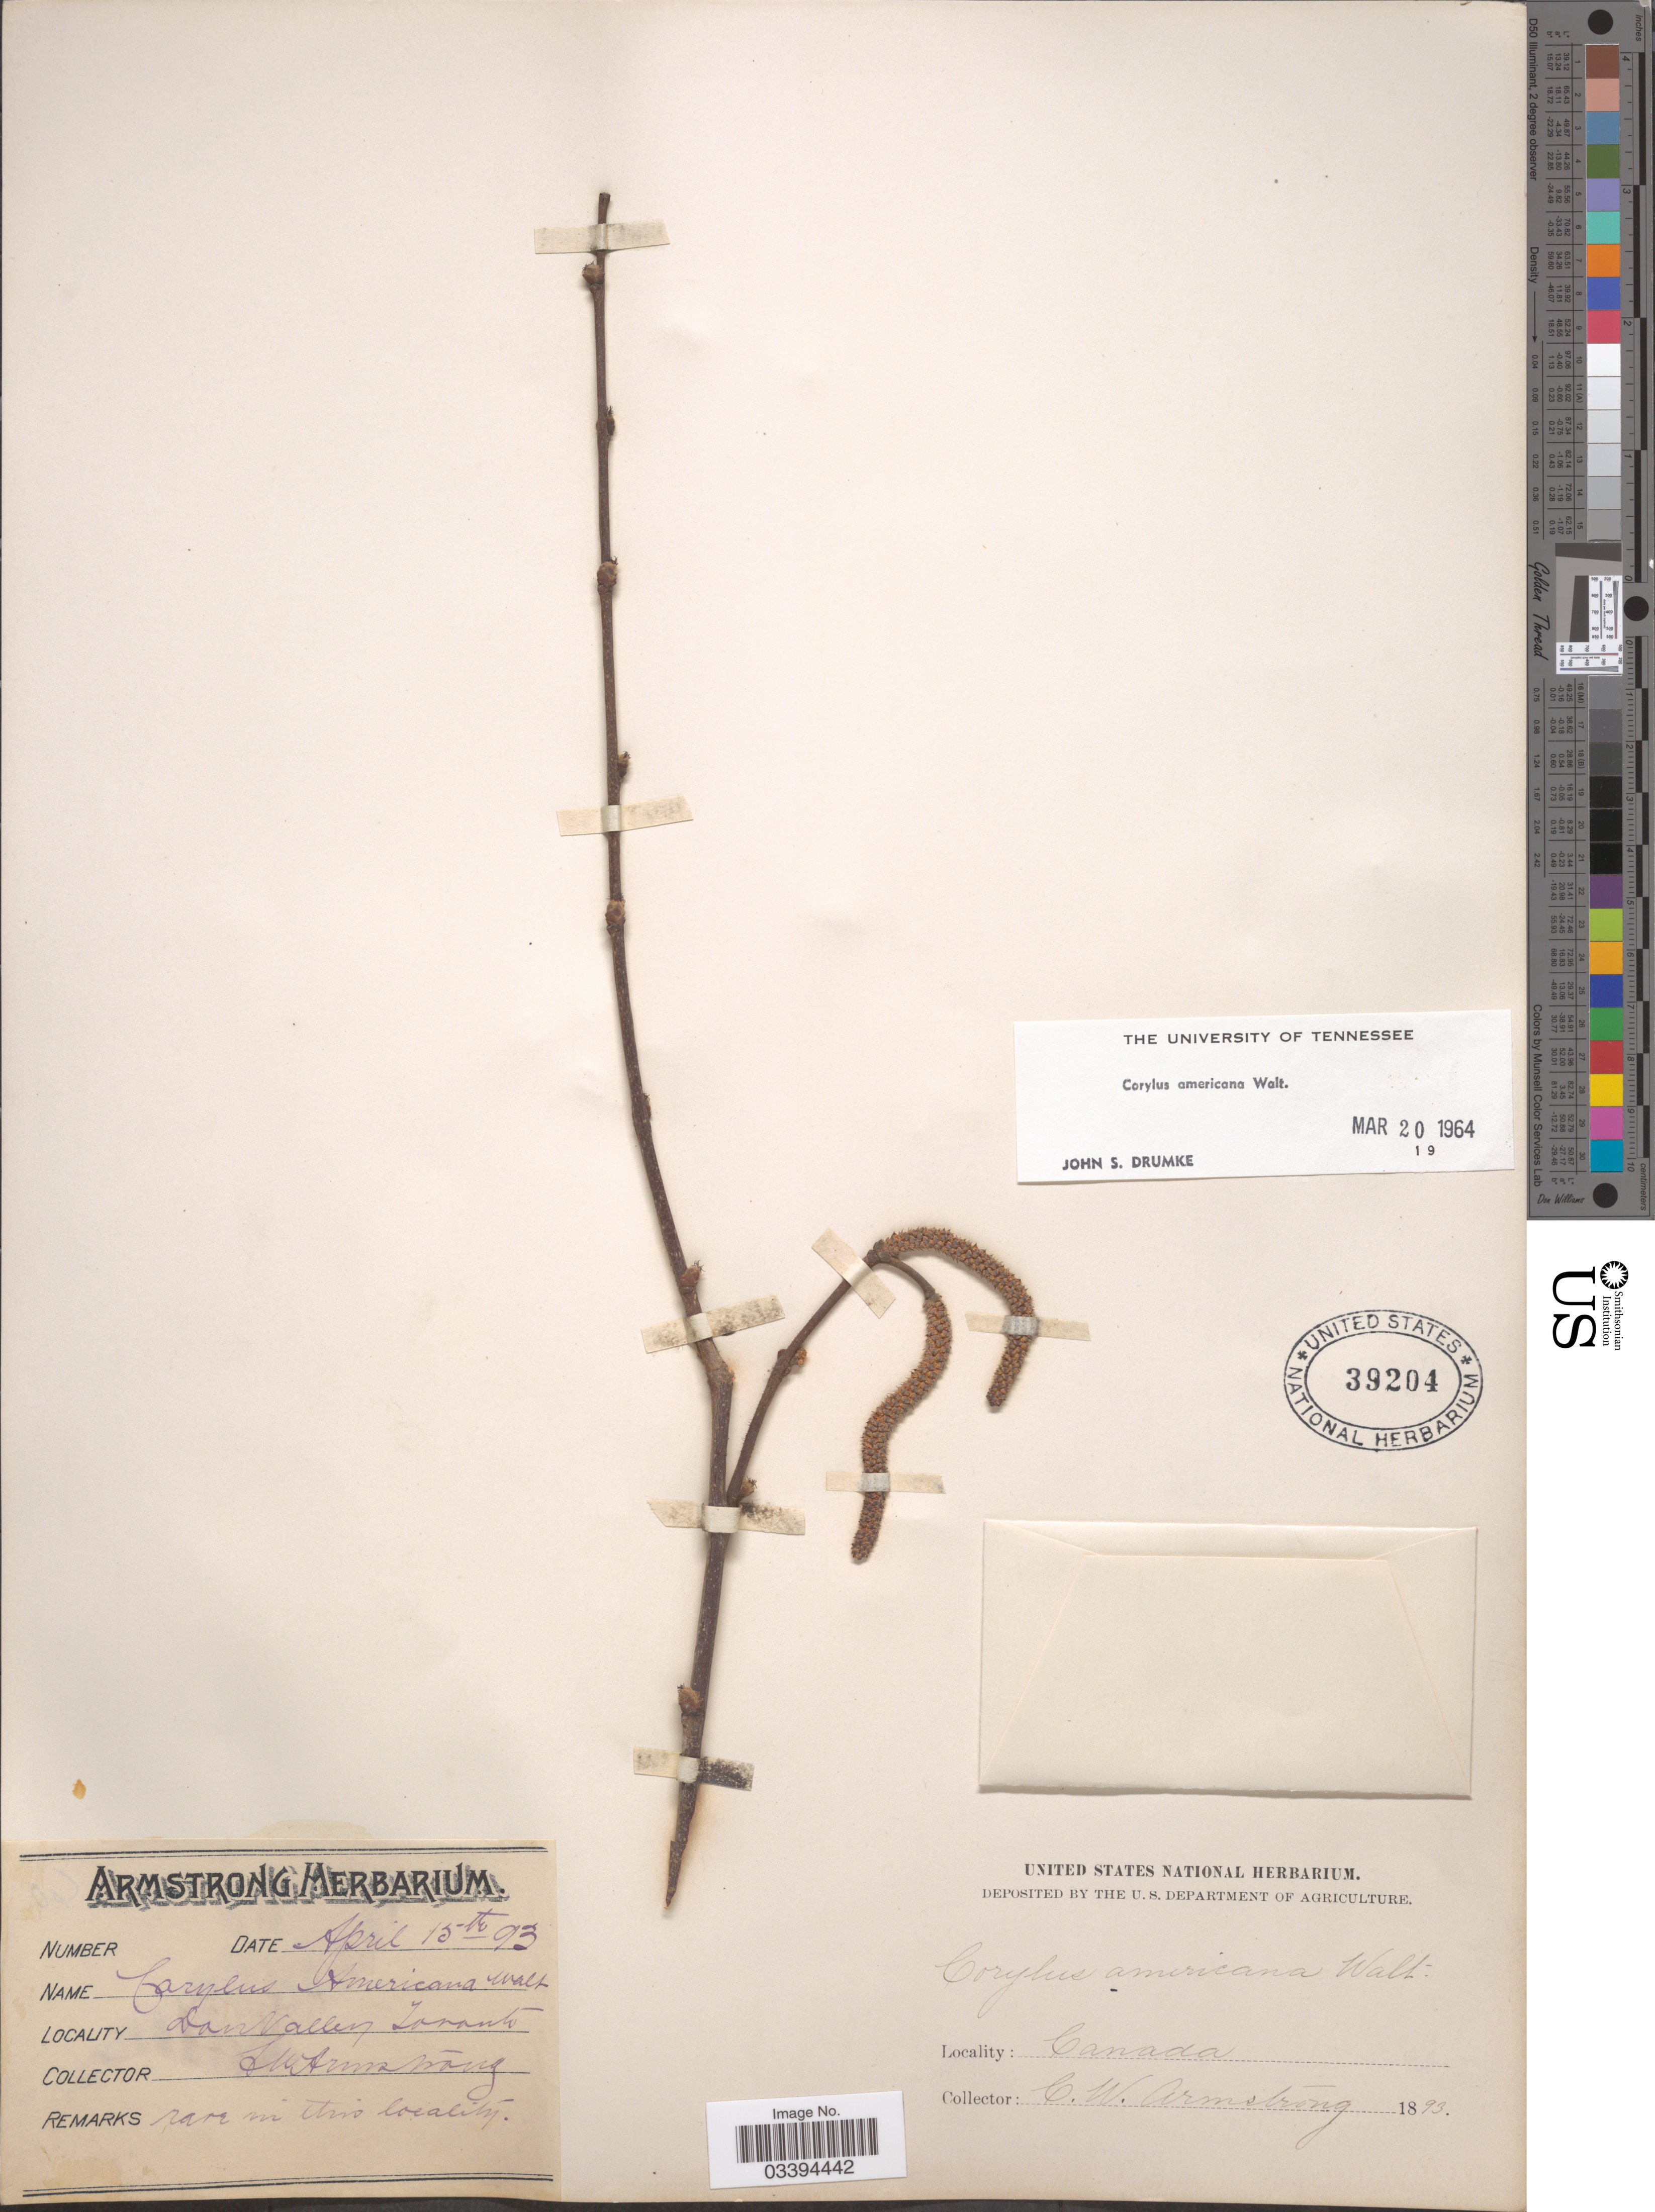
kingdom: Plantae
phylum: Tracheophyta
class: Magnoliopsida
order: Fagales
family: Betulaceae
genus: Corylus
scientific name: Corylus americana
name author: Walter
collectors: C. W. Armstrong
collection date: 1893-04-15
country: Canada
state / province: Ontario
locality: Don Valley.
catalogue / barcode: US 39204